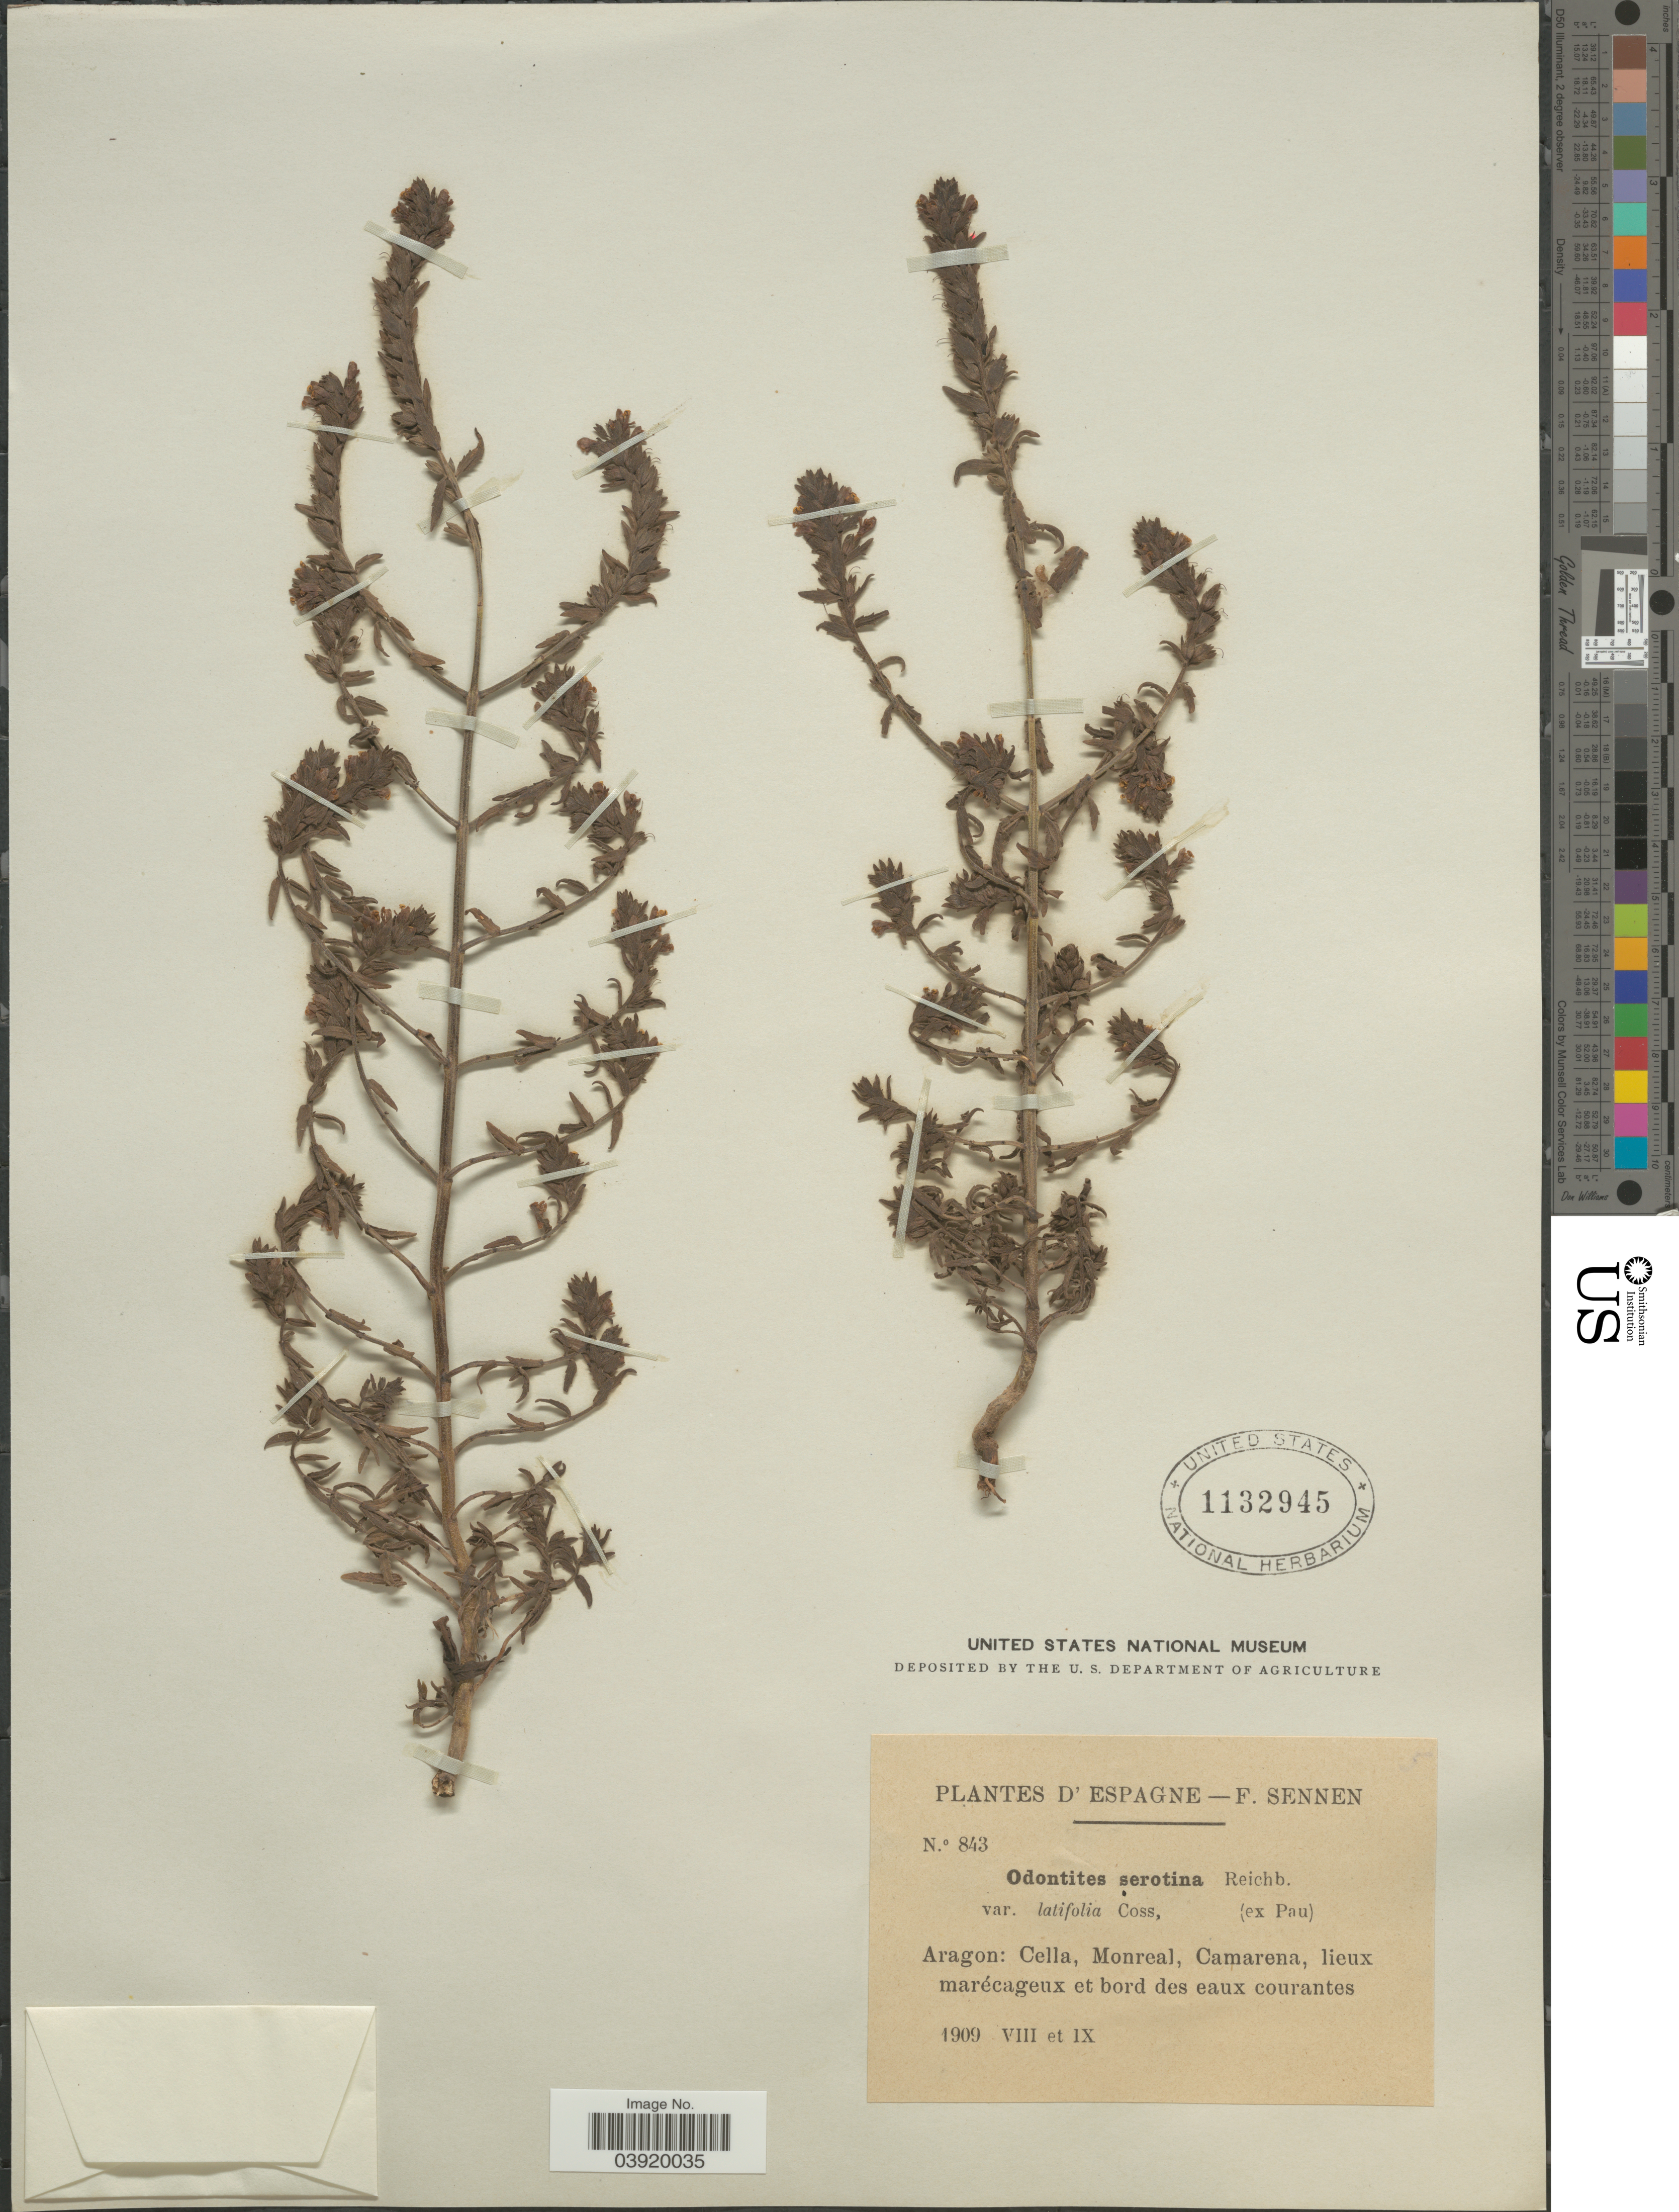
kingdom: Plantae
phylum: Tracheophyta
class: Magnoliopsida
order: Lamiales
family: Orobanchaceae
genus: Odontites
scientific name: Odontites vulgaris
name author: Moench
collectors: E. Sennen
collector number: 843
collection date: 1909-08/1909-09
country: Spain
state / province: Aragón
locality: D'Espagne. Cella: Monreal, Camarena, lieux marécageux et bord des eaux courantes.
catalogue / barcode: US 1132945